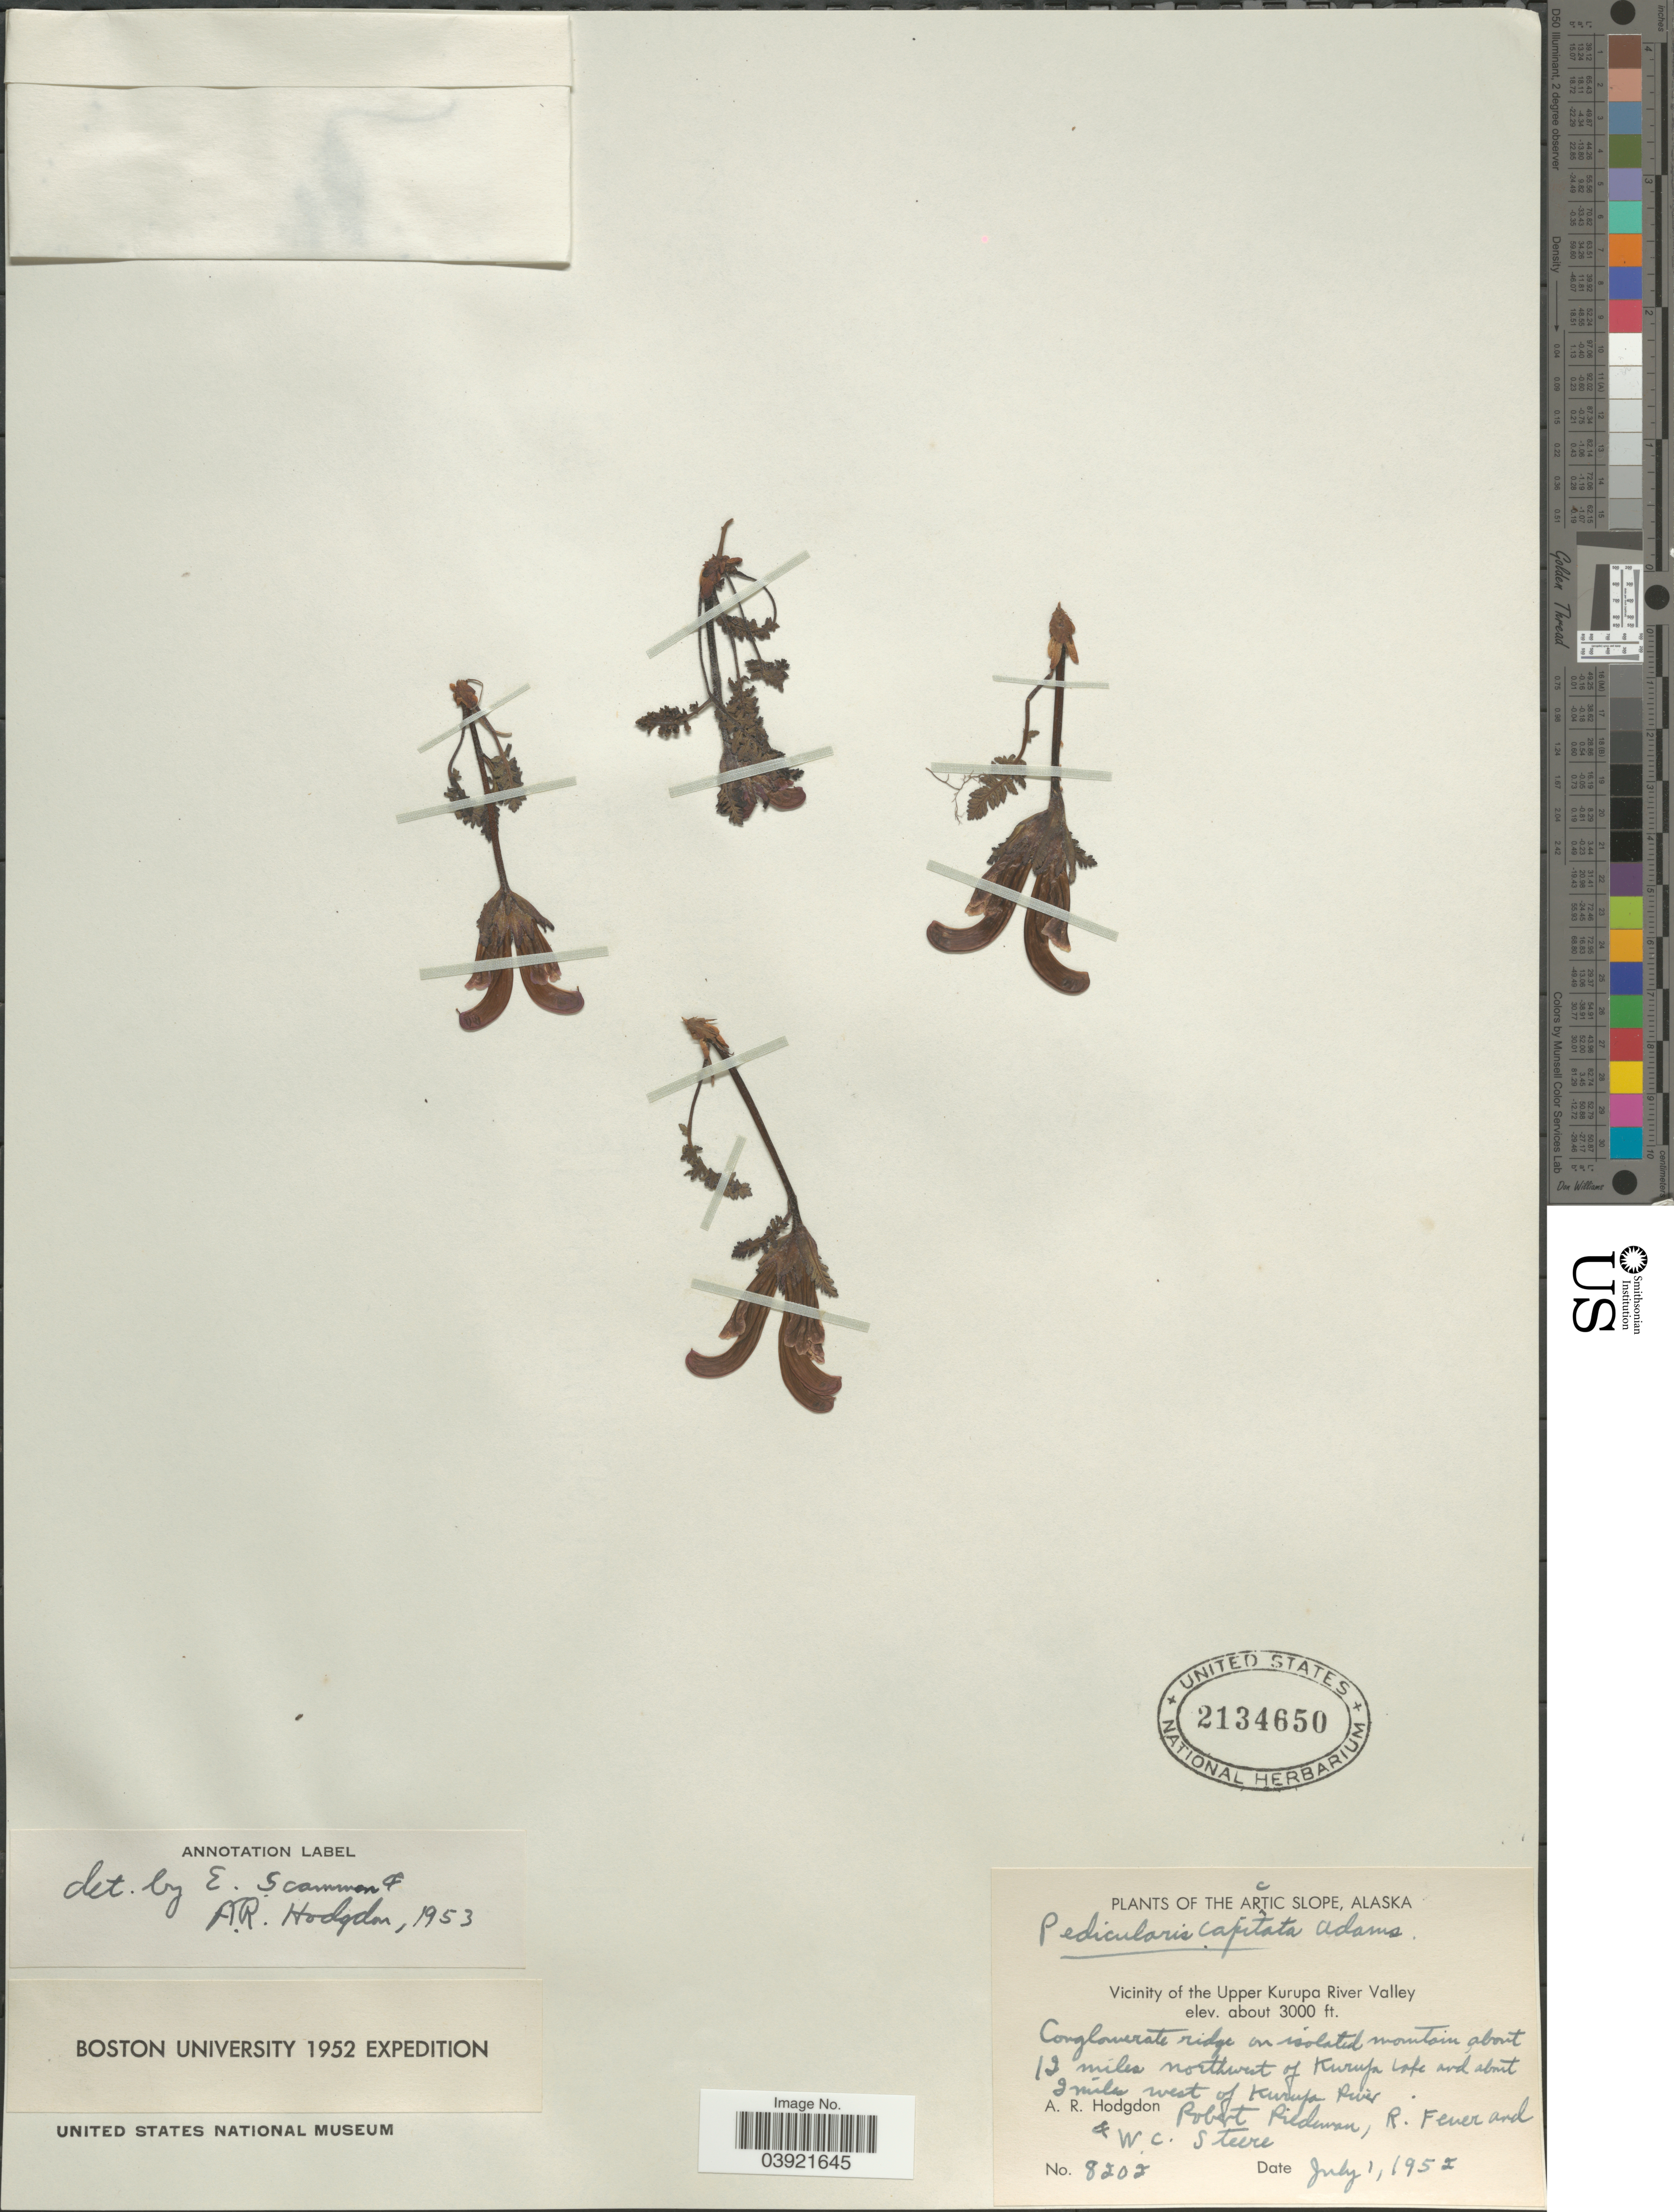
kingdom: Plantae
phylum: Tracheophyta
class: Magnoliopsida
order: Lamiales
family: Orobanchaceae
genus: Pedicularis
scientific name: Pedicularis capitata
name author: Adams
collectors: A. R. Hodgdon, R. Piedeman, R. Fever & W. C. Steere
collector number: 8202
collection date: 1952-07-01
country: United States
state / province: Alaska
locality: The Arctic Slope. Vicinity of the Upper Kurupa River Valley. About 12 miles northwest of Kurupa Lake and about 2 miles west of Kurupa River.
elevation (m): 914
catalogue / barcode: US 2134650